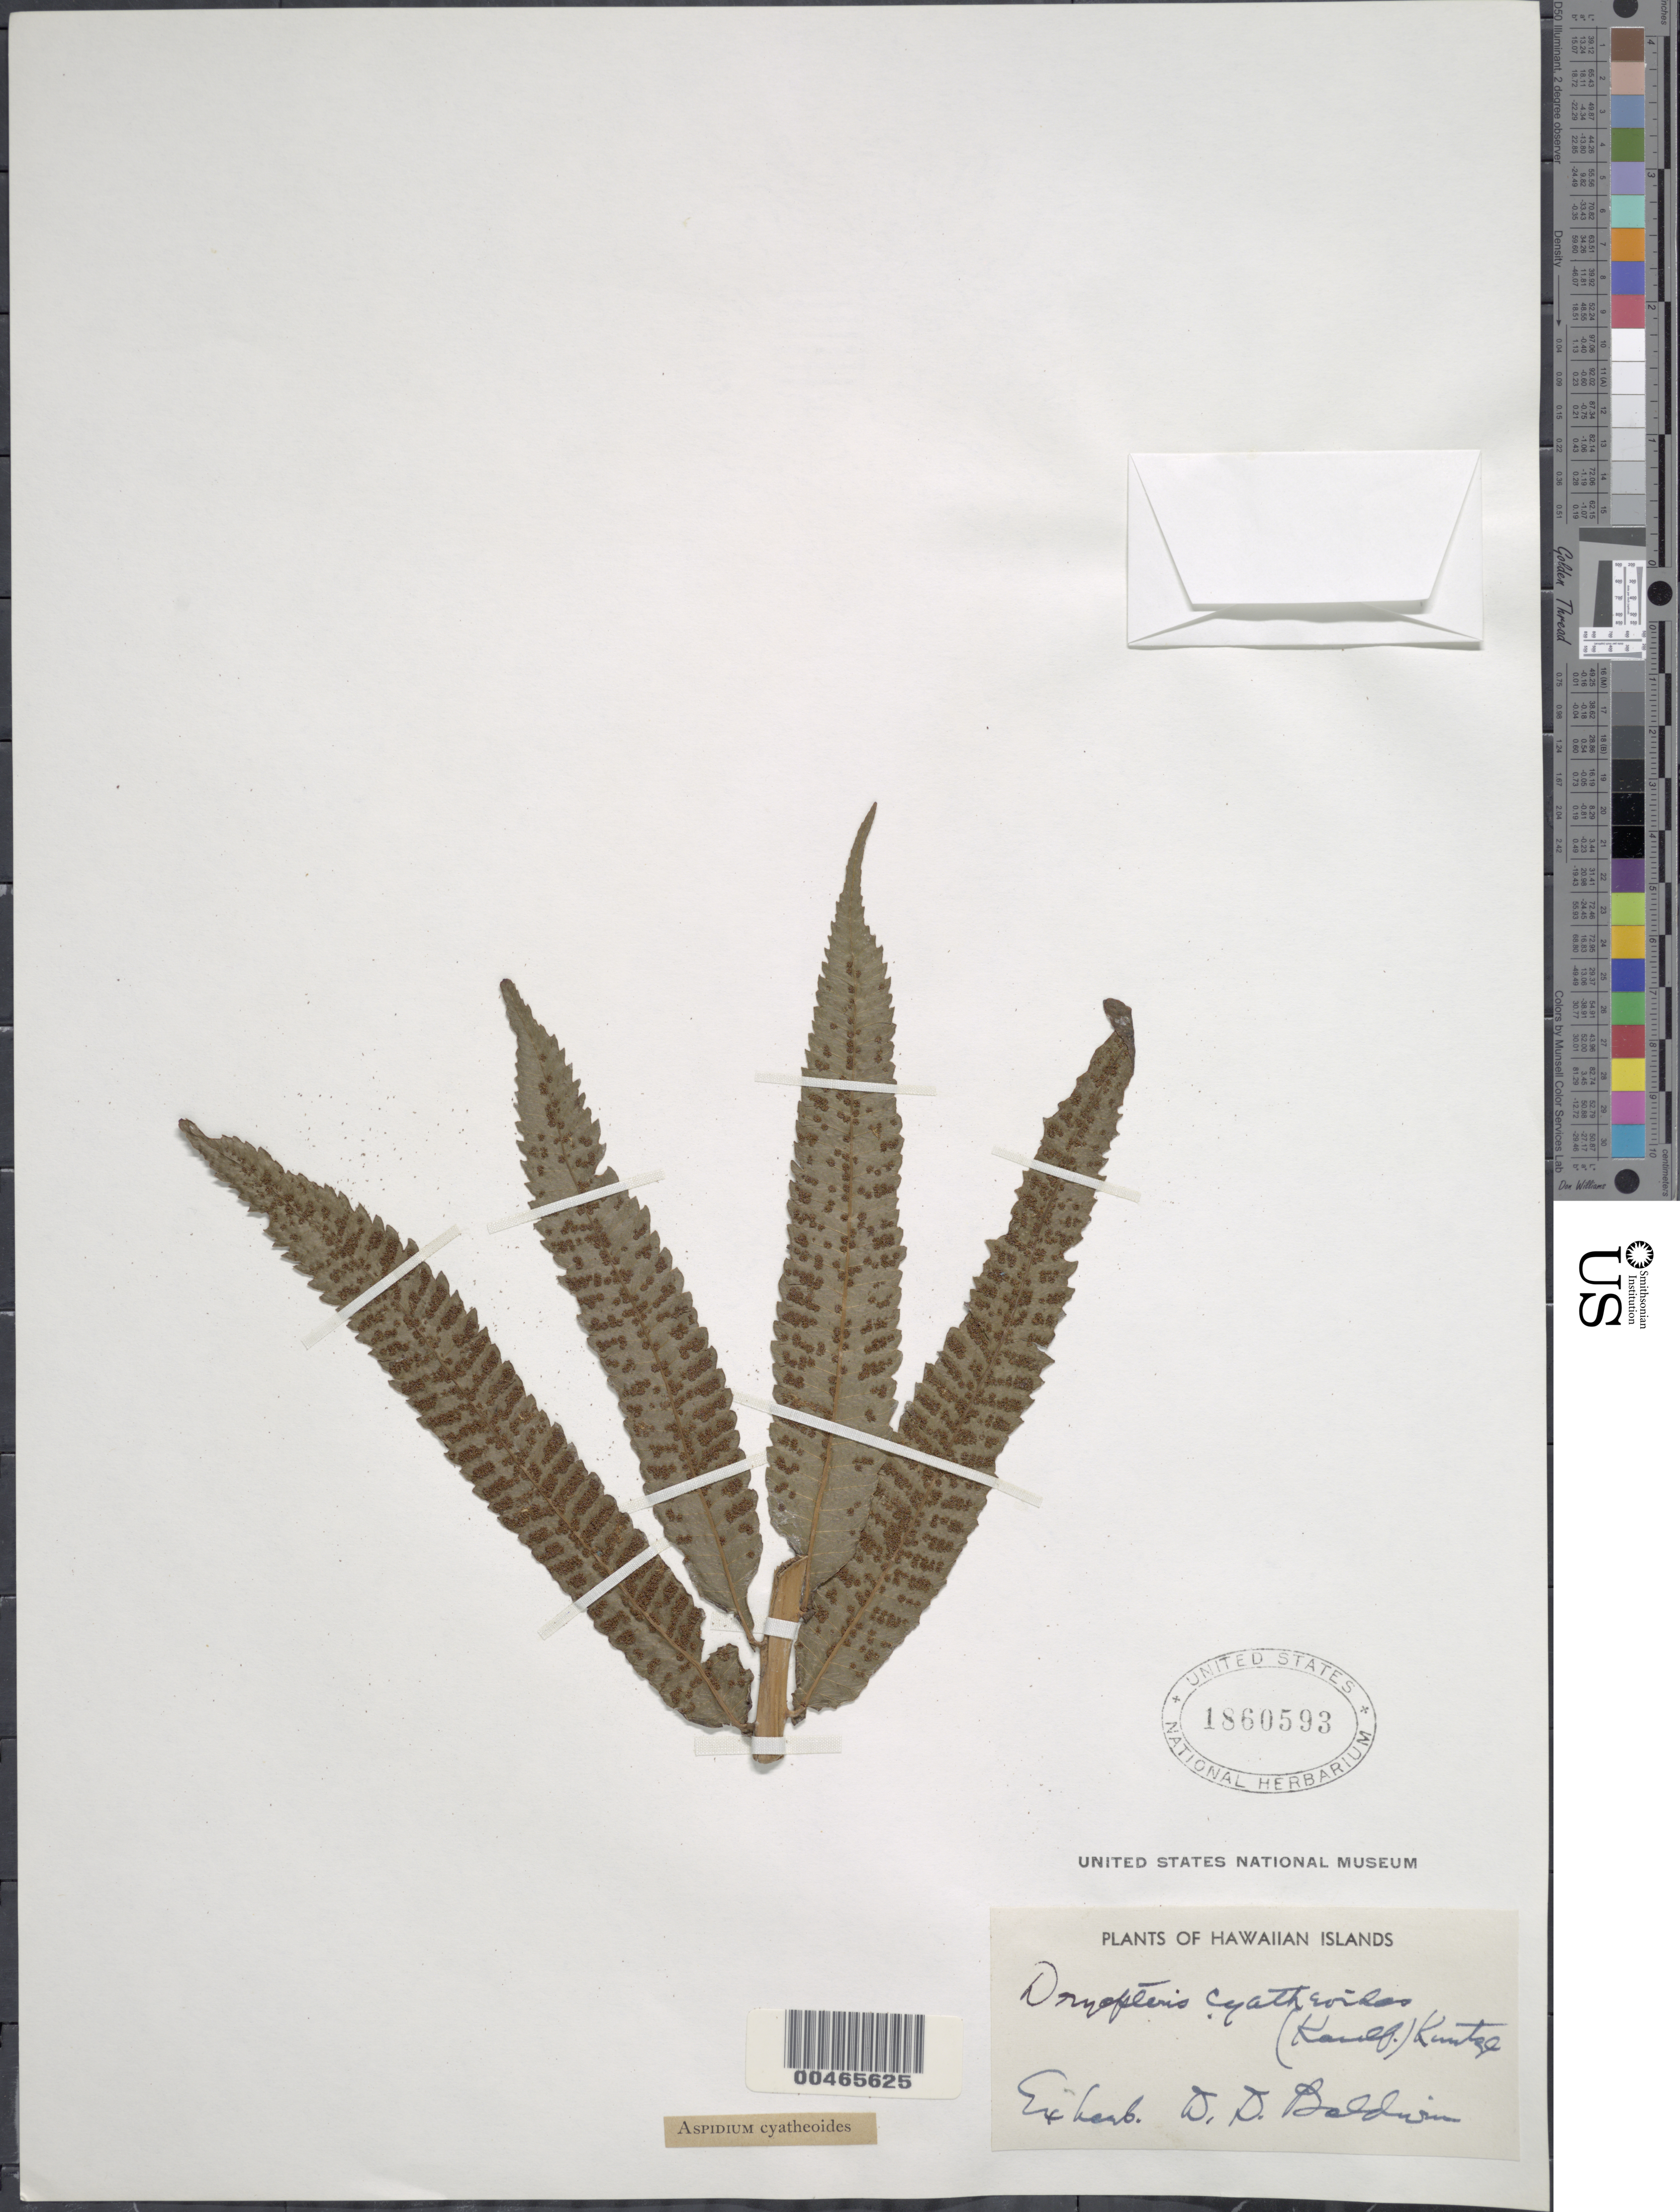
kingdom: Plantae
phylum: Tracheophyta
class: Polypodiopsida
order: Polypodiales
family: Thelypteridaceae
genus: Christella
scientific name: Christella cyatheoides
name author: (Kaulf.) Holttum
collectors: D. Baldwin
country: United States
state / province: Hawaii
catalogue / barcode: US 1860593